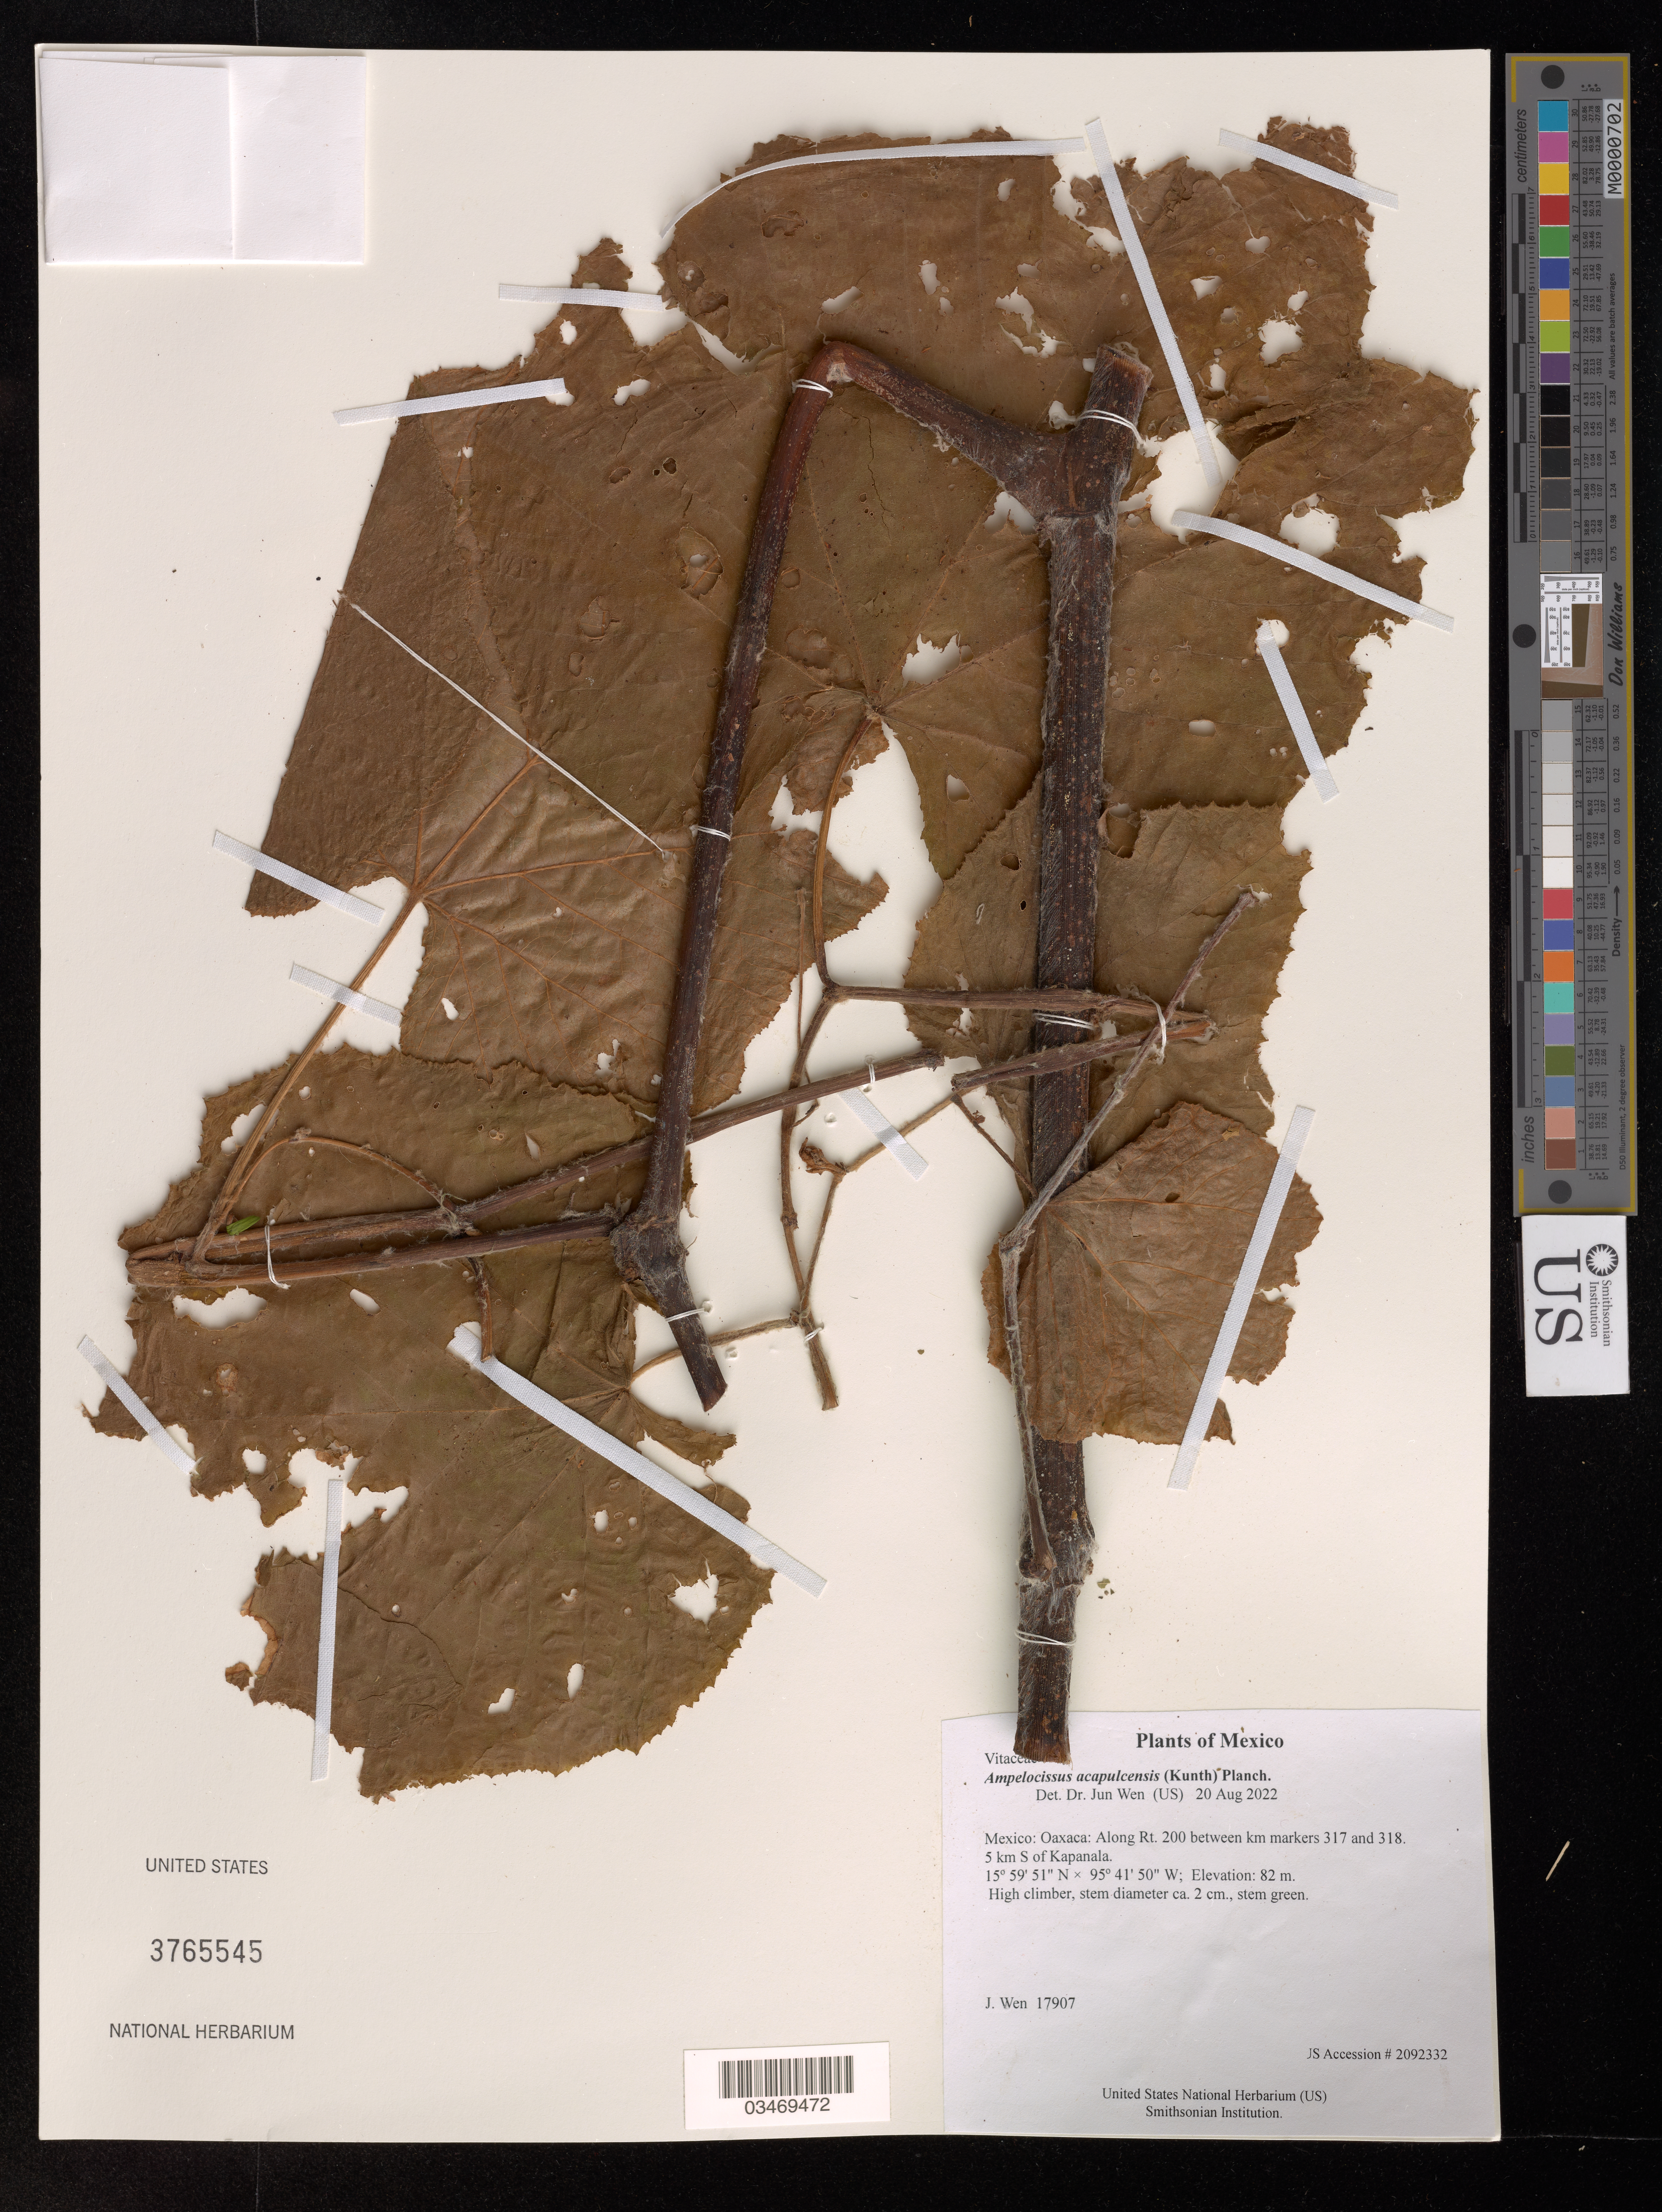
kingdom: Plantae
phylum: Tracheophyta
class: Magnoliopsida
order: Vitales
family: Vitaceae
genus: Ampelocissus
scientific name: Ampelocissus acapulcensis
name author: (Kunth) Planch.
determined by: Wen, Jun, (BOT), Smithsonian Institution - National Museum of Natural History (UNITED STATES)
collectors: J. Wen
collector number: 17907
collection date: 2022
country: Mexico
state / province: Oaxaca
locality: Along Rt. 200 between km markers 317 and 318. 5 km S of Kapanala.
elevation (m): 82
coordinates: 15 5951 N, 95 4150 W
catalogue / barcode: US 3765545